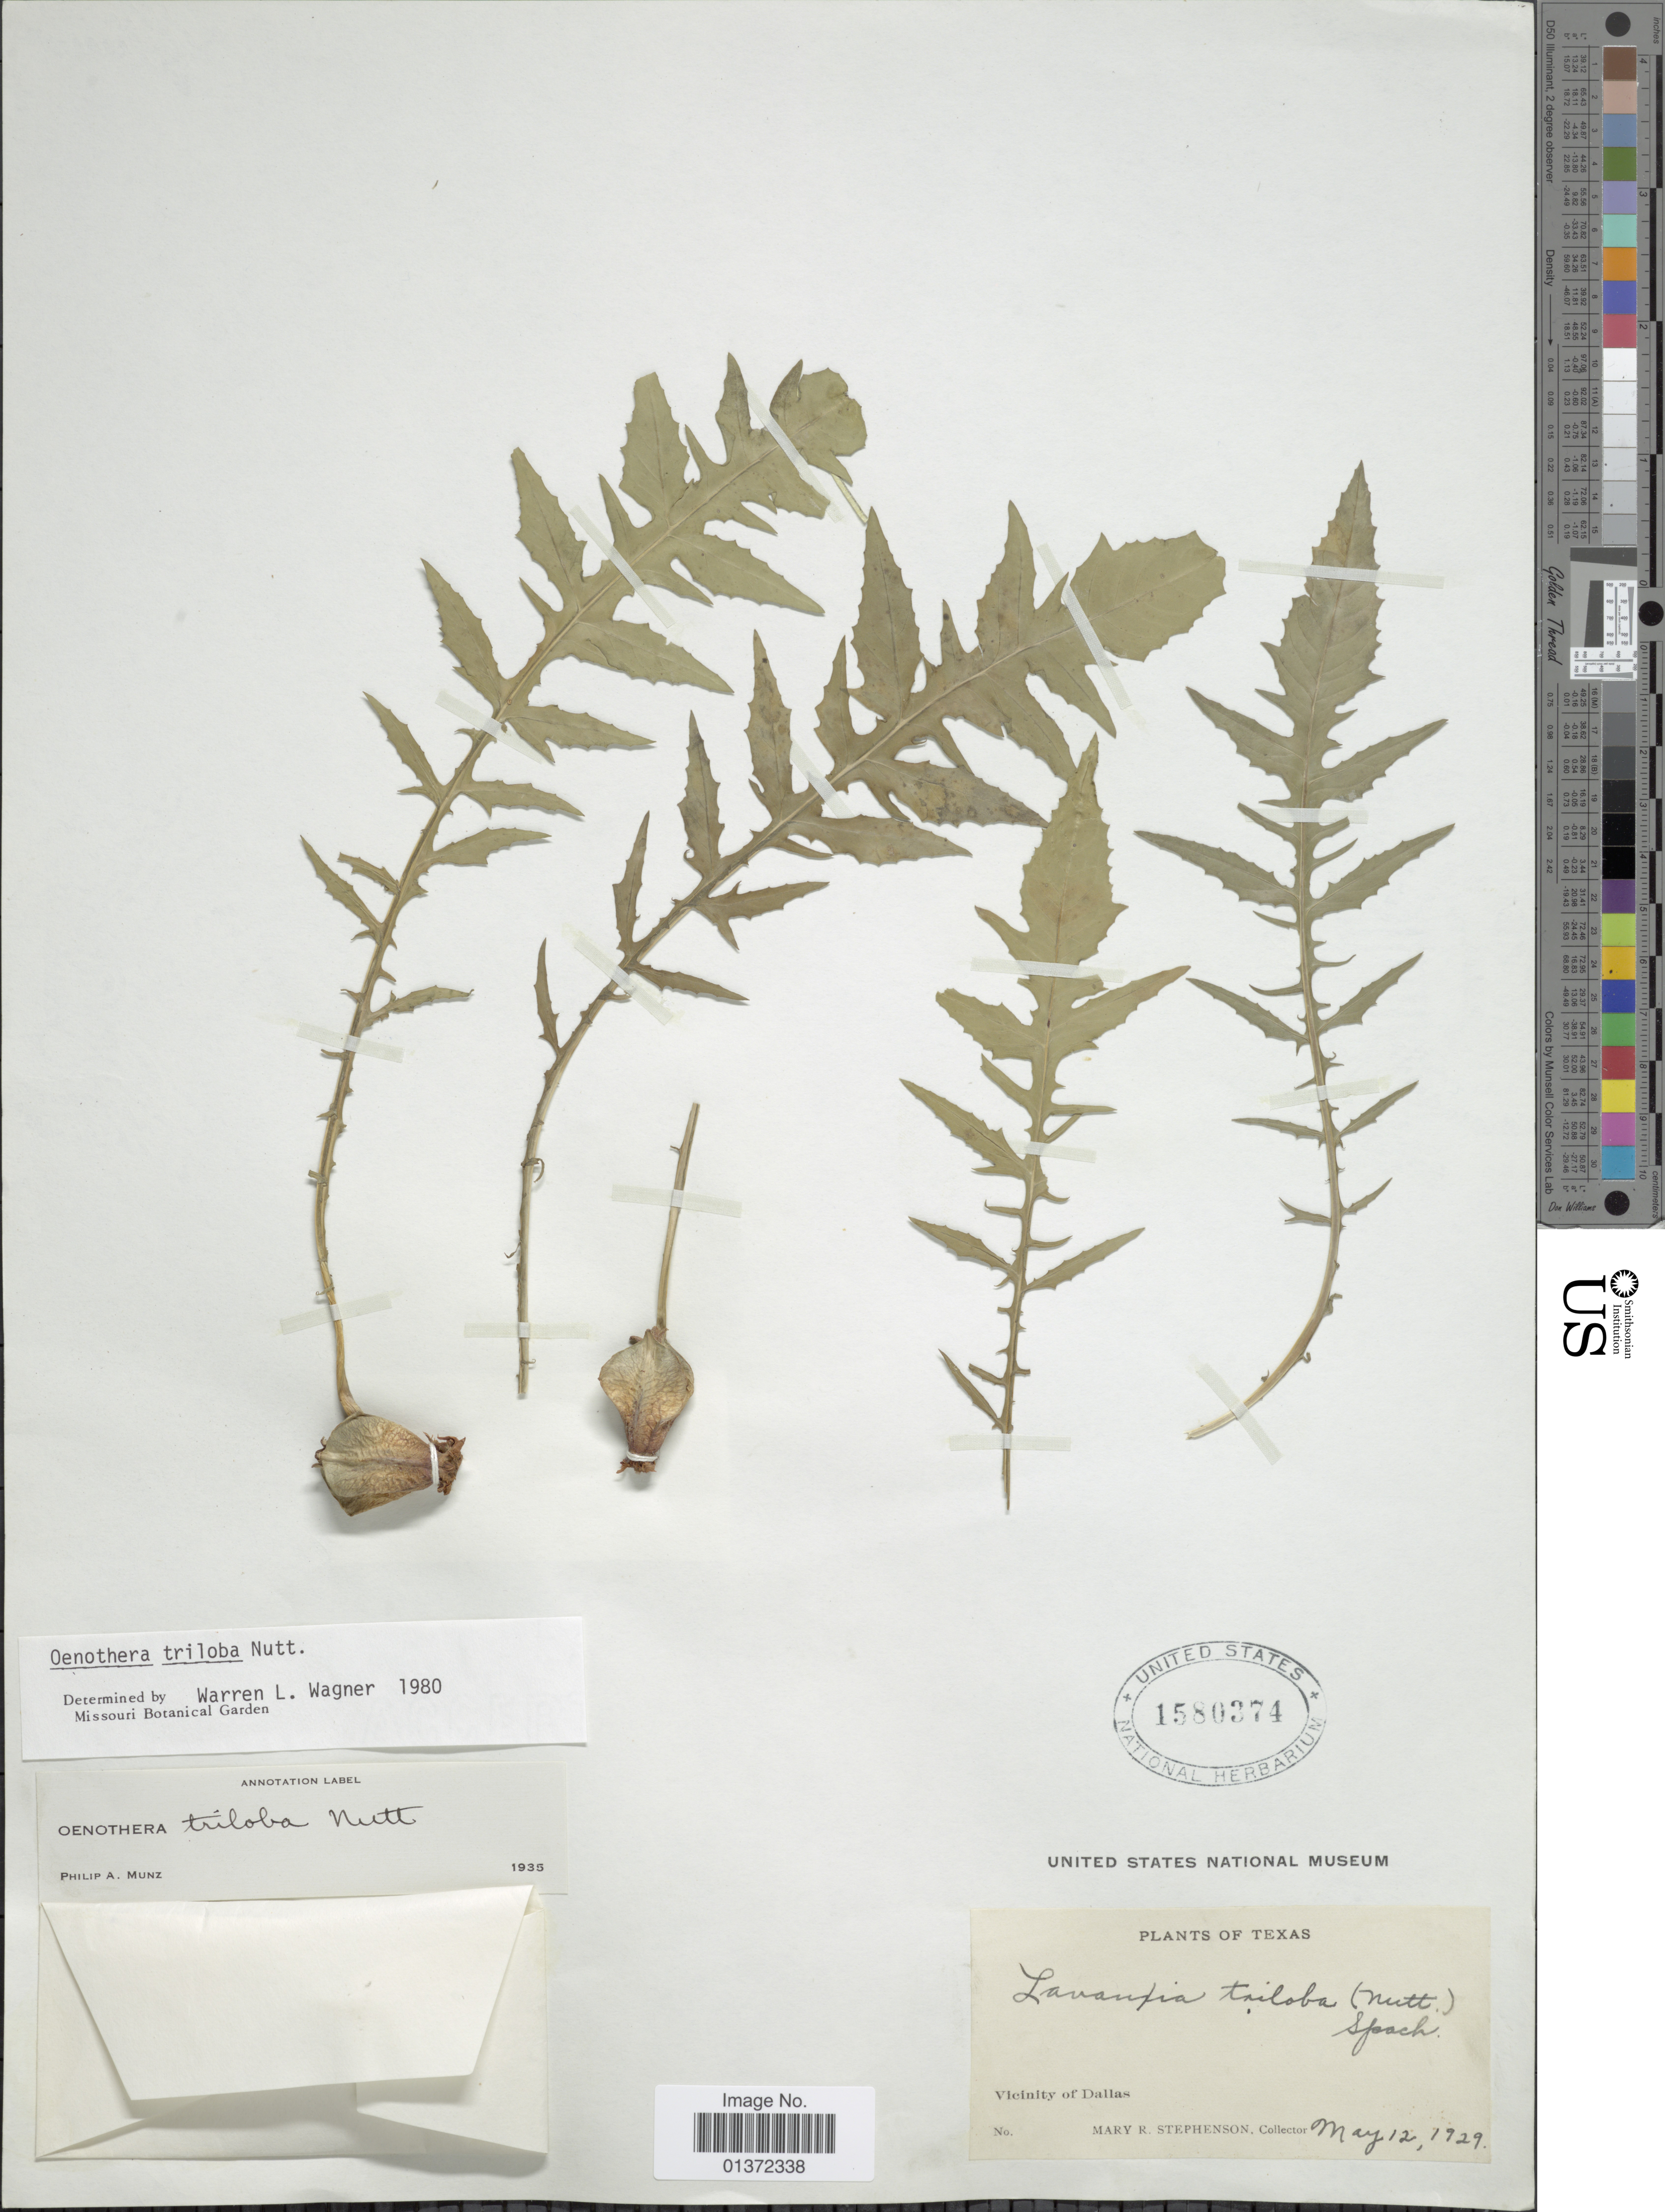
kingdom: Plantae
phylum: Tracheophyta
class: Magnoliopsida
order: Myrtales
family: Onagraceae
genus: Oenothera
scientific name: Oenothera triloba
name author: Nutt.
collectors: M. Stephenson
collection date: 1929-05-12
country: United States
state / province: Texas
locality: Vicinity of Dallas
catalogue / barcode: US 1580374